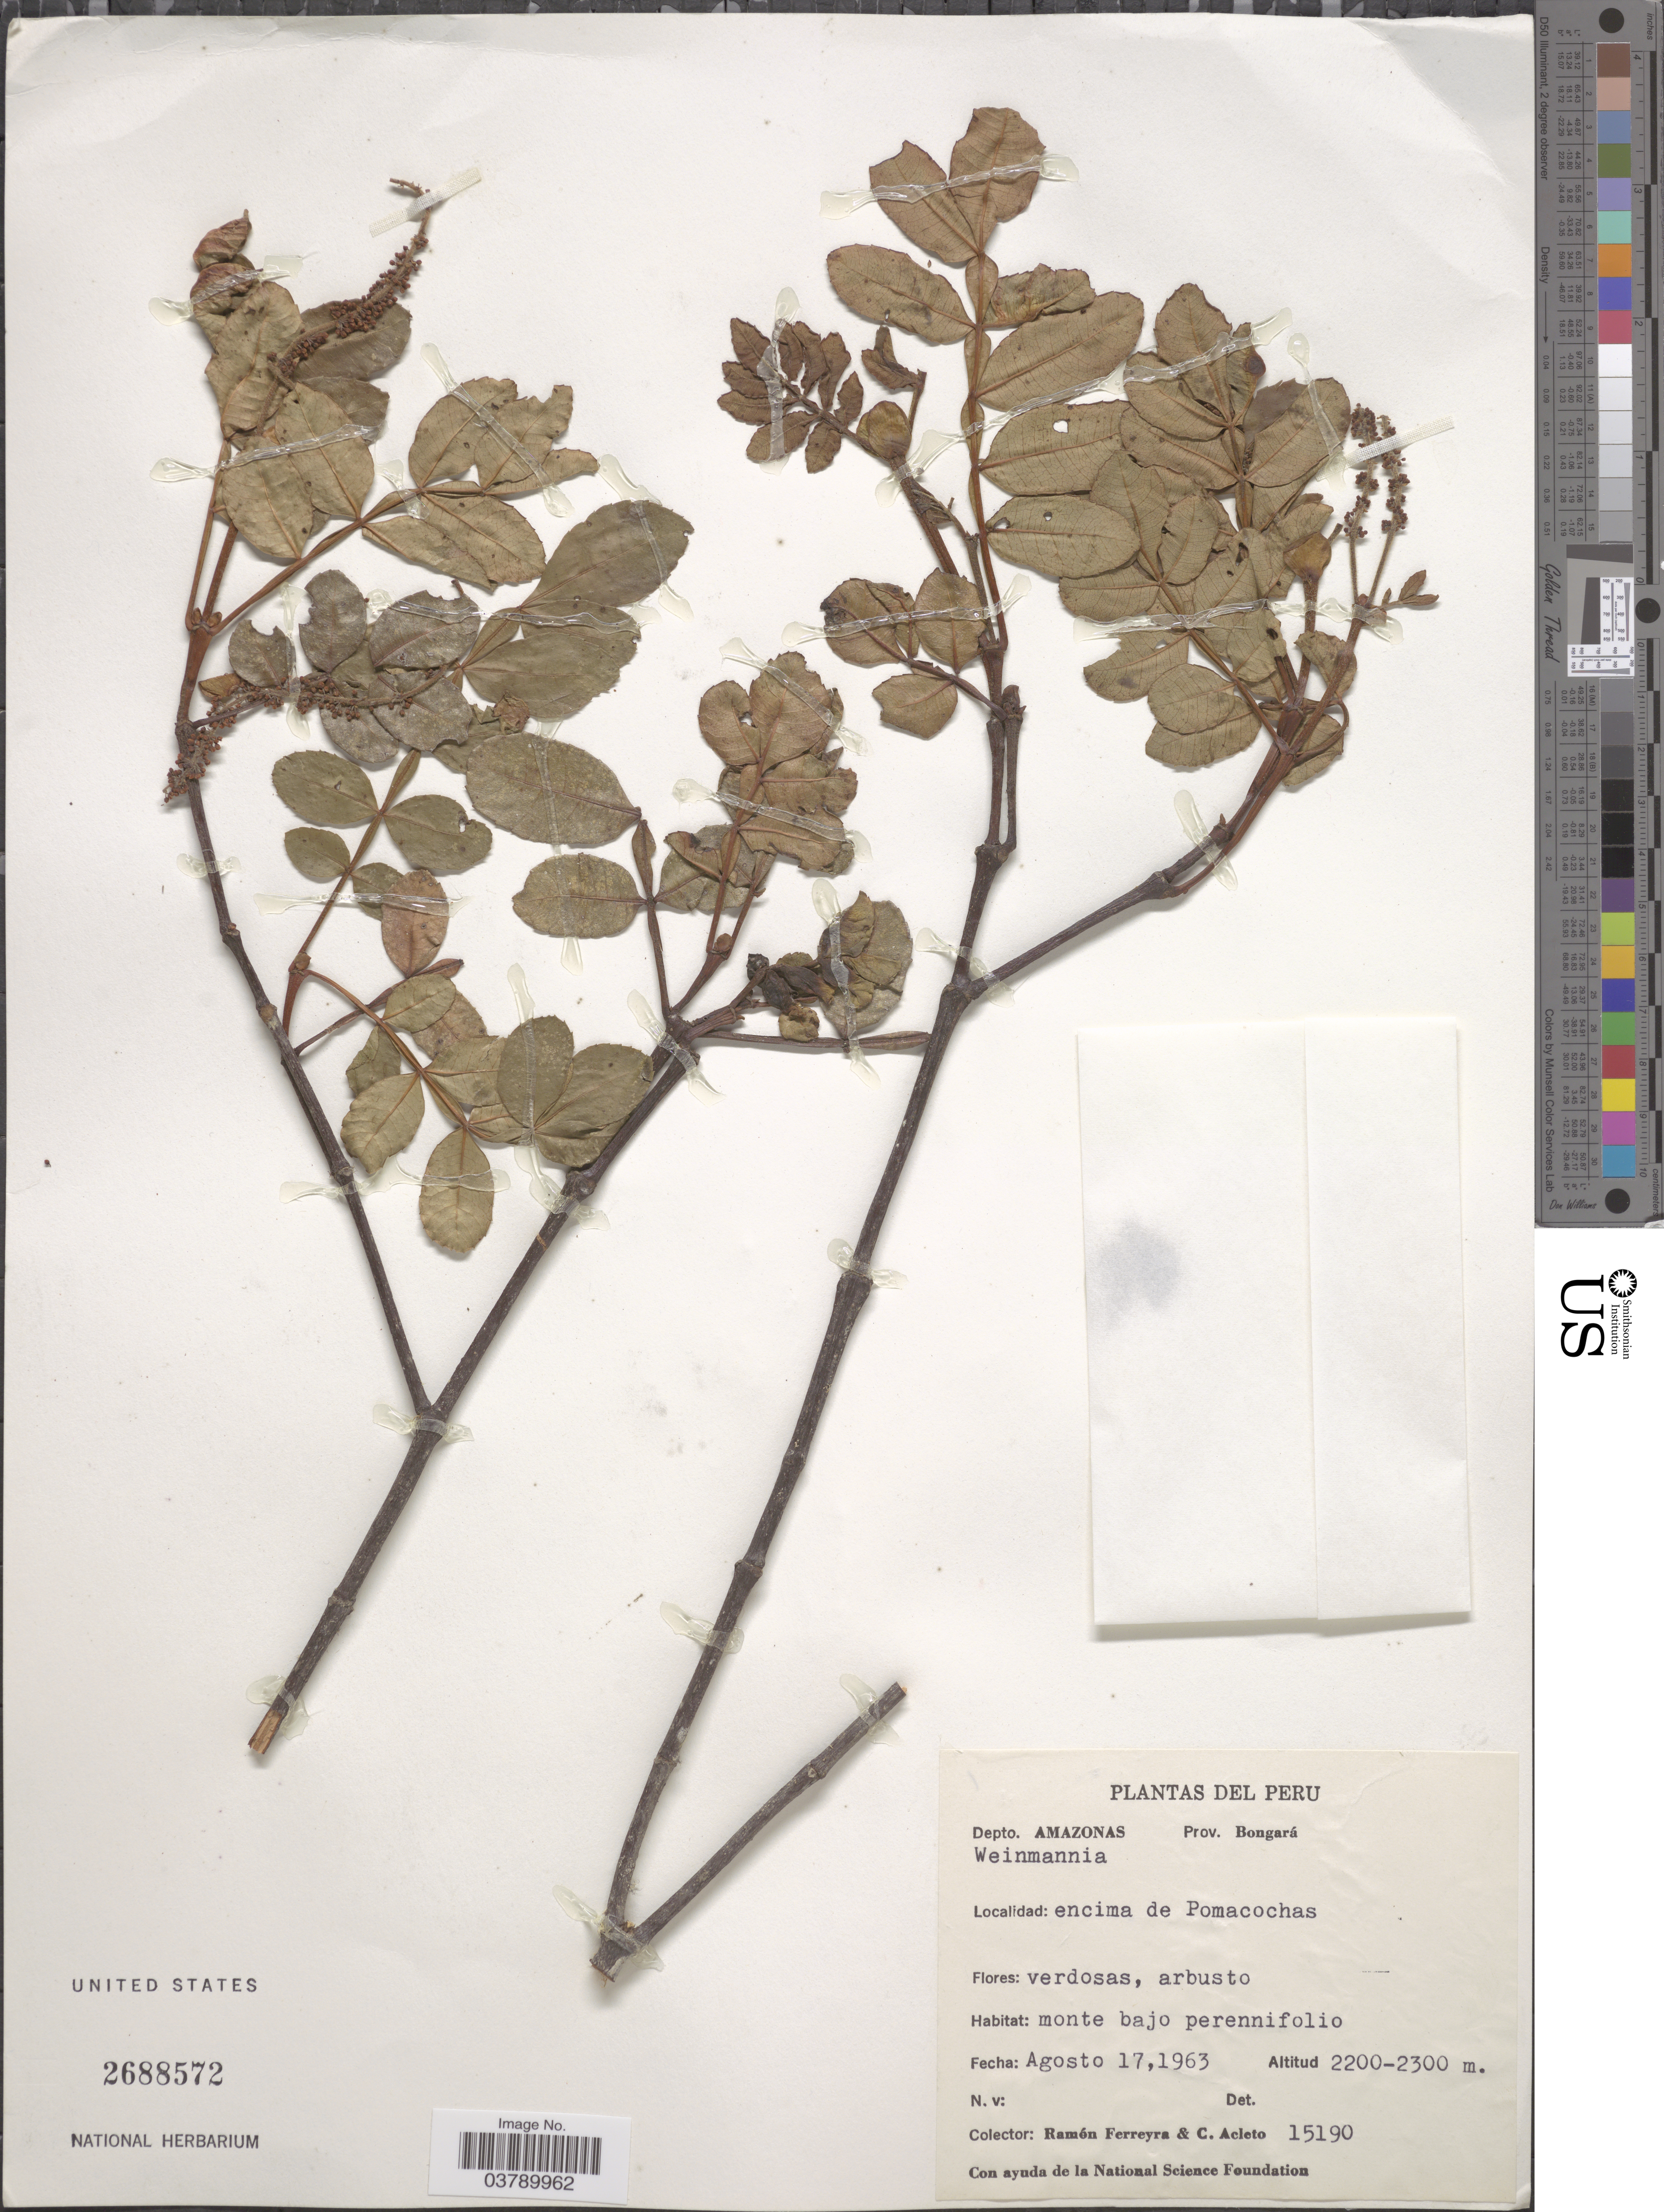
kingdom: Plantae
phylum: Tracheophyta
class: Magnoliopsida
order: Oxalidales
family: Cunoniaceae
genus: Weinmannia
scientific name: Weinmannia sp.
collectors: R. A. Ferreyra, C. Acleto & National Science Foundation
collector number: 15190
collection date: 1963-08-15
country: Peru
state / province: Amazonas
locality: Depto. Amazonas. Prov. Bongará. Encima de Pomacochas.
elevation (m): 2200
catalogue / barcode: US 2688572